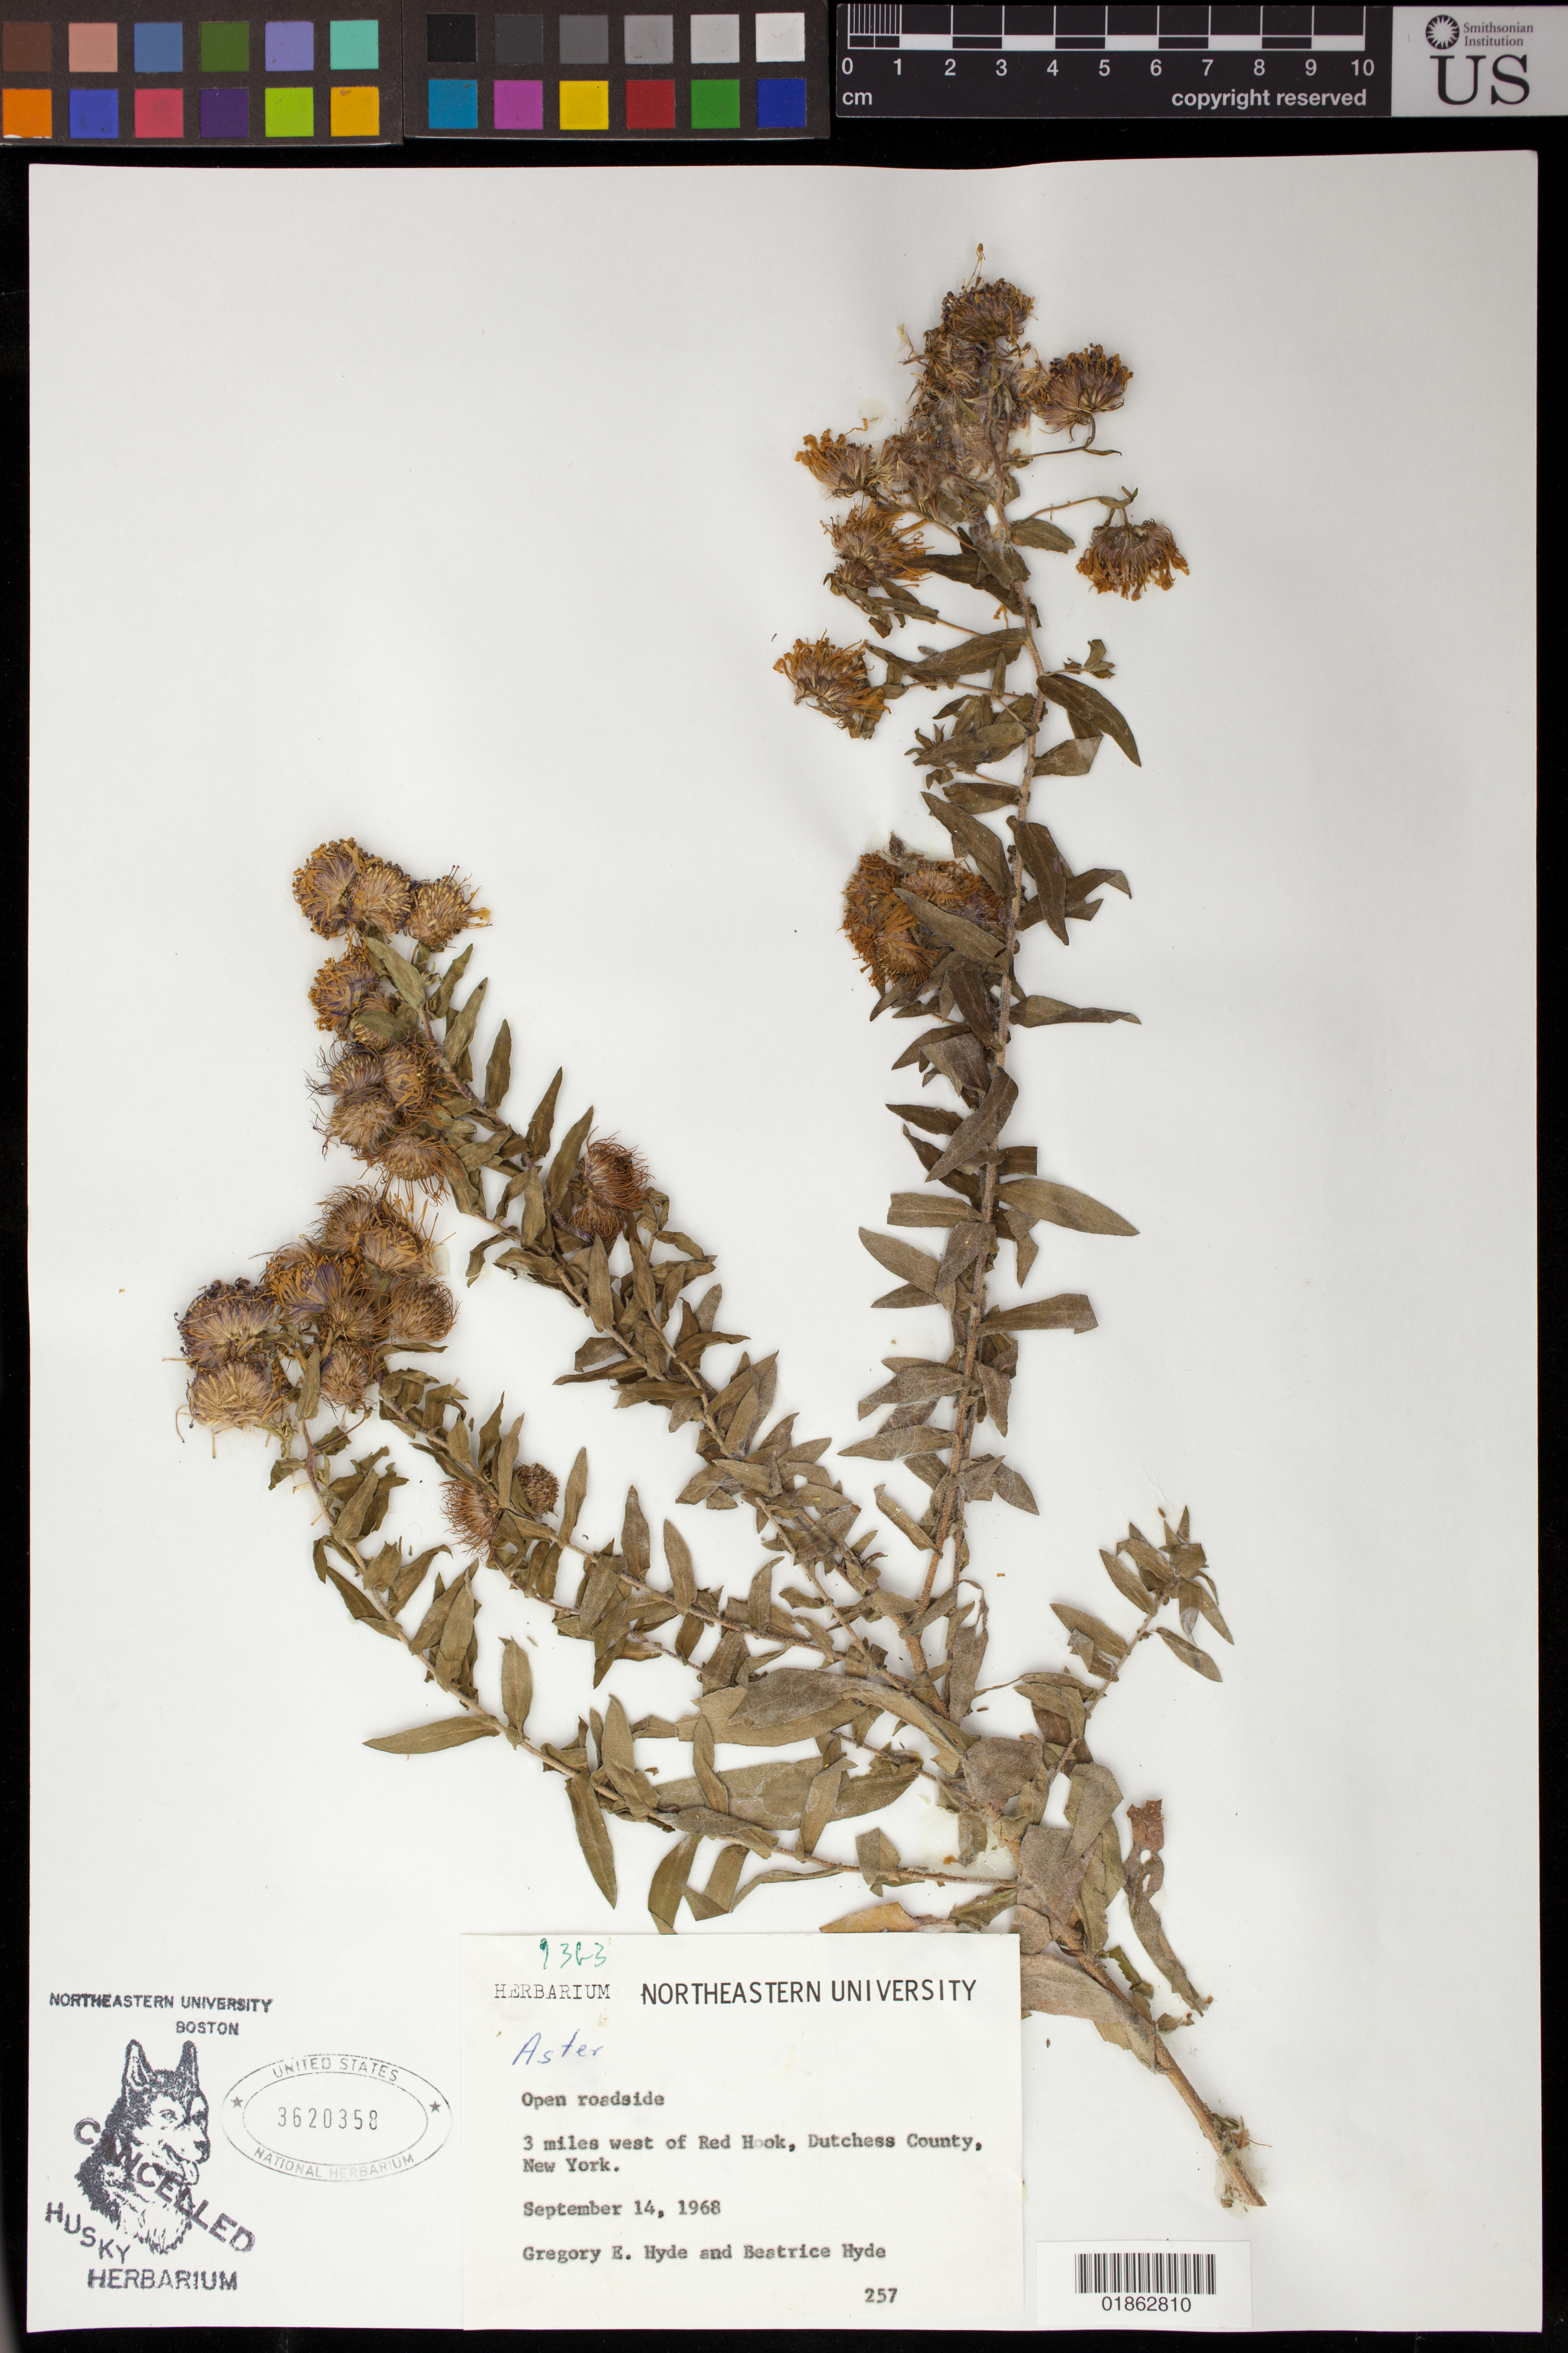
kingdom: Plantae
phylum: Tracheophyta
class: Magnoliopsida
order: Asterales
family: Asteraceae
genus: Aster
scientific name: Aster sp.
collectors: G. Hyde & B. Hyde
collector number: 257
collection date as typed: September 14, 1968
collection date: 1968-09-14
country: United States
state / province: New York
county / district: Dutchess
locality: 2 miles west of Red Hook, Dutchess County, New York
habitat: Open roadside.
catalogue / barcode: US 3620358